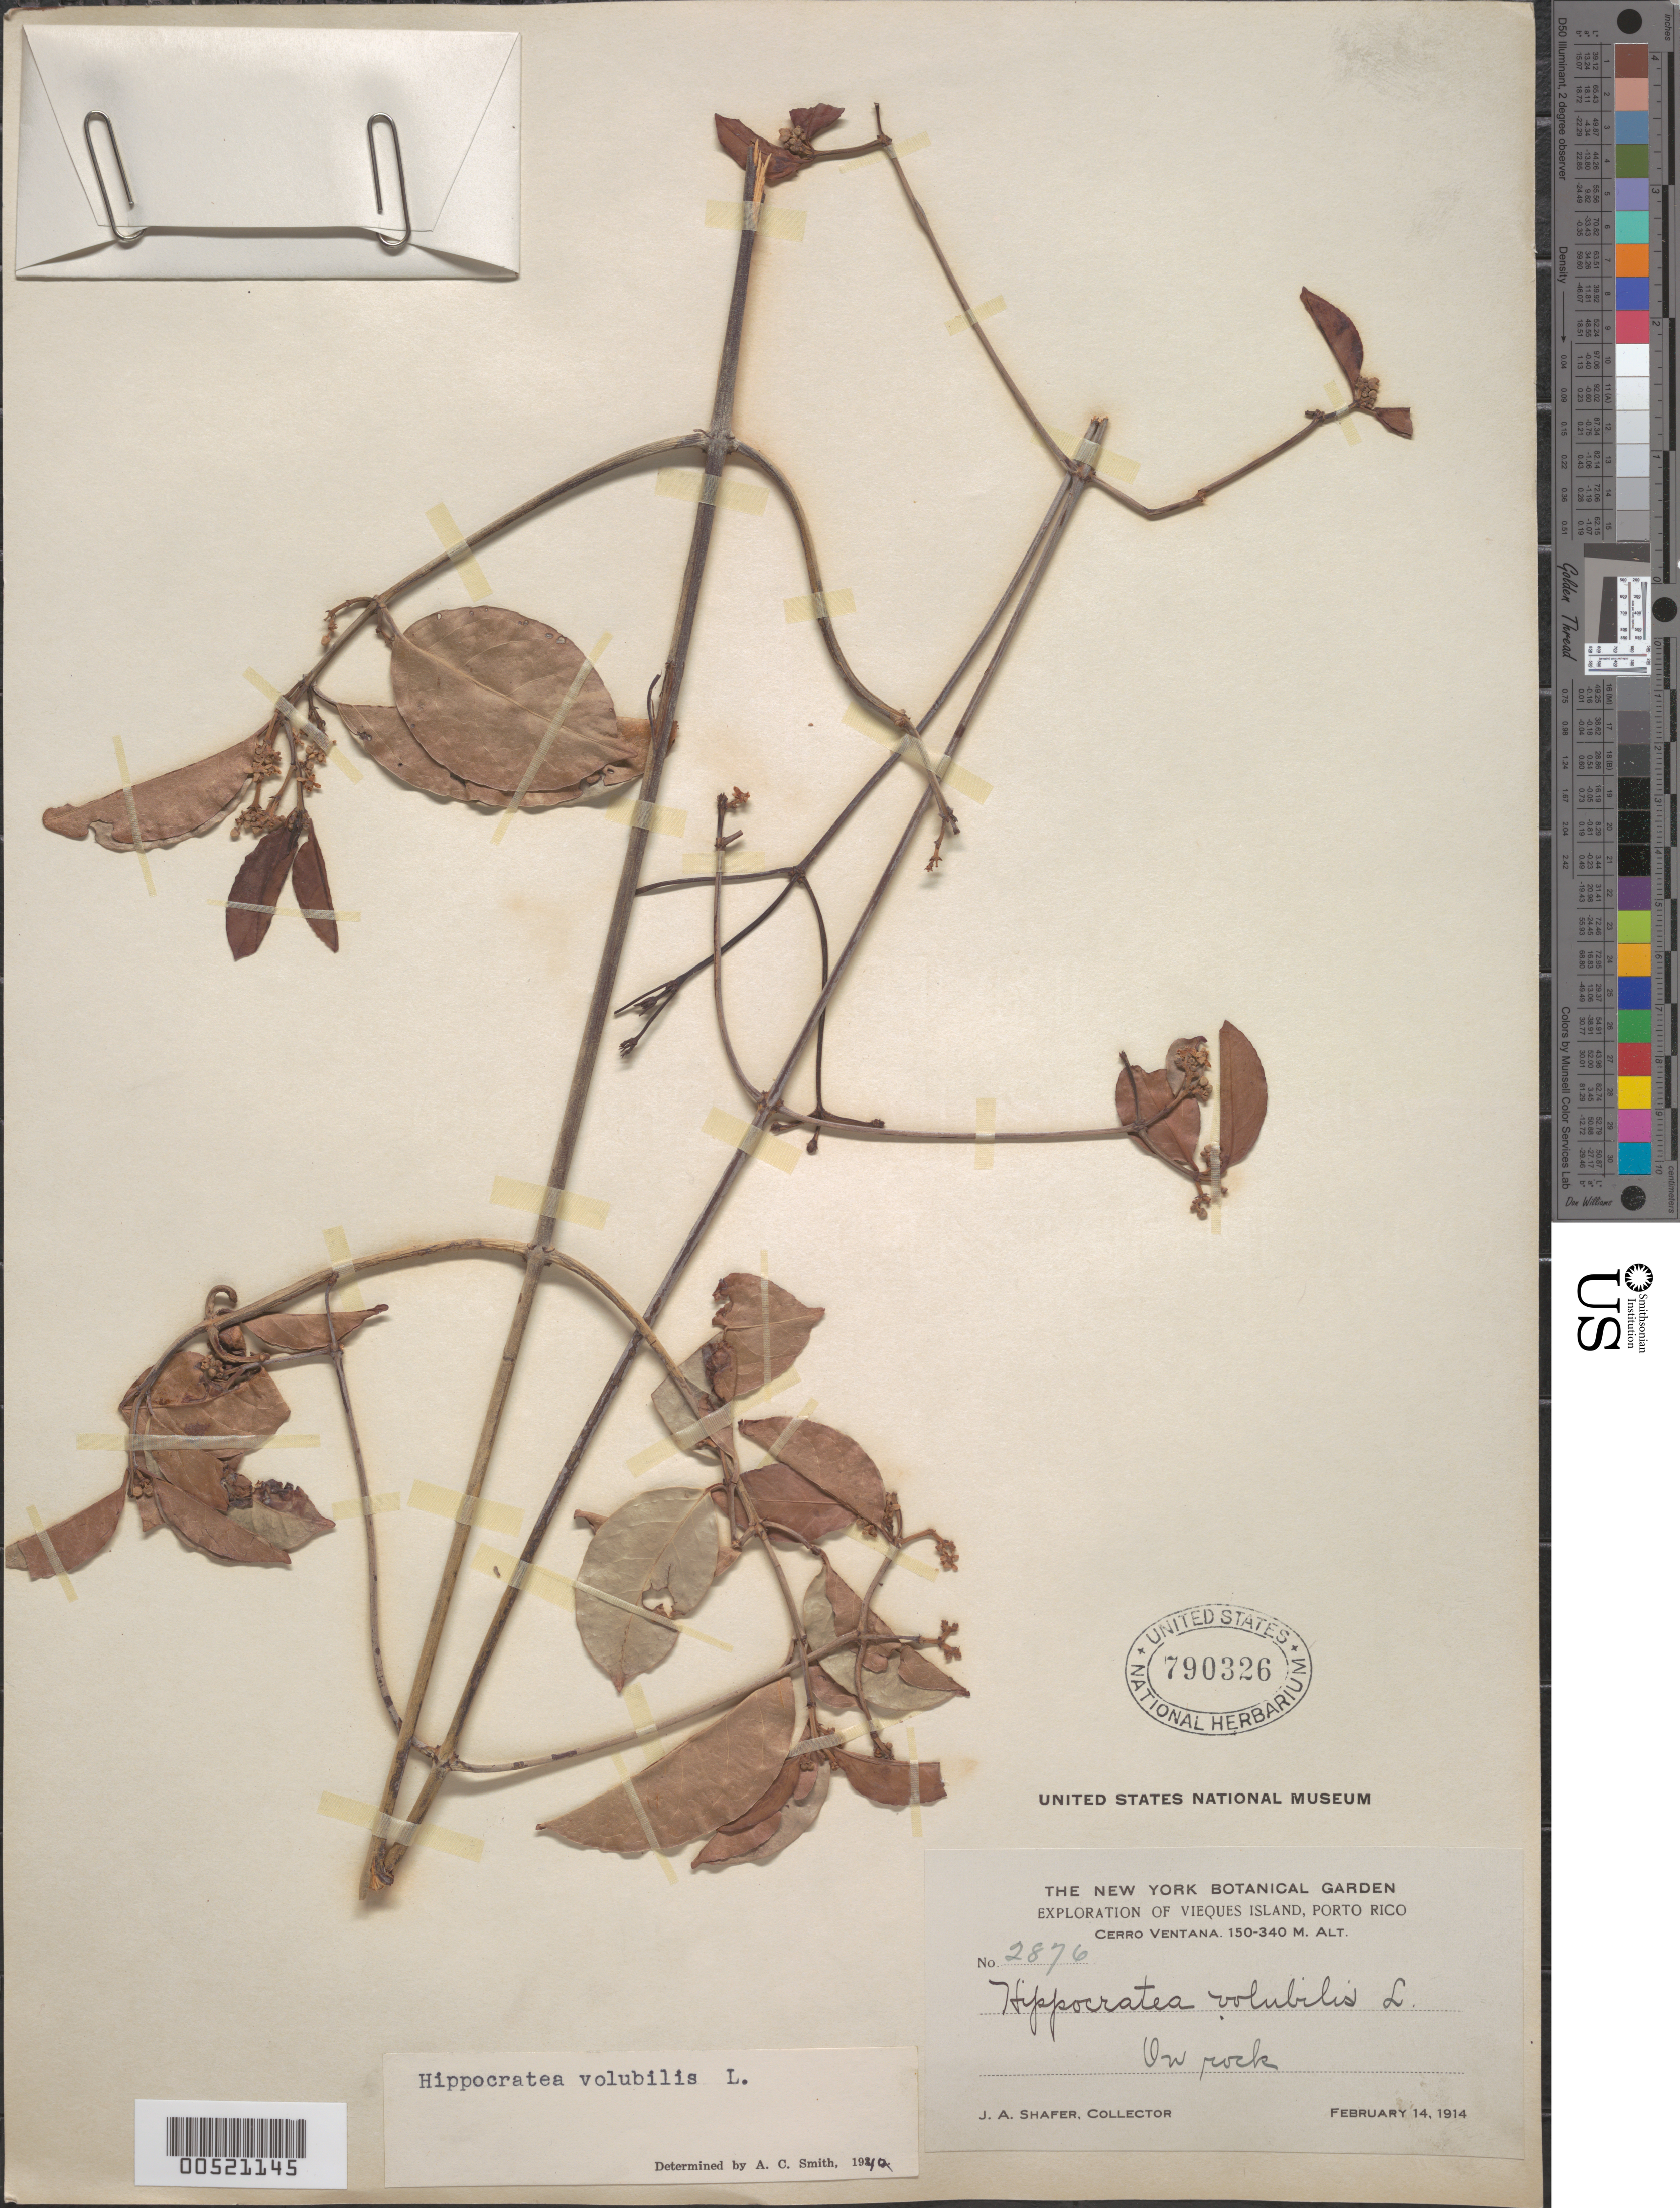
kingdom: Plantae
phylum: Tracheophyta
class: Magnoliopsida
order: Celastrales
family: Celastraceae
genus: Hippocratea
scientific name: Hippocratea volubilis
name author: L.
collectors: J. A. Shafer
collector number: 2876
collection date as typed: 14 Feb 1914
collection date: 1914-02-14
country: Puerto Rico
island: Greater Antilles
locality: Vieques Island: Cerro Ventana. On rock.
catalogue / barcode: US 790326